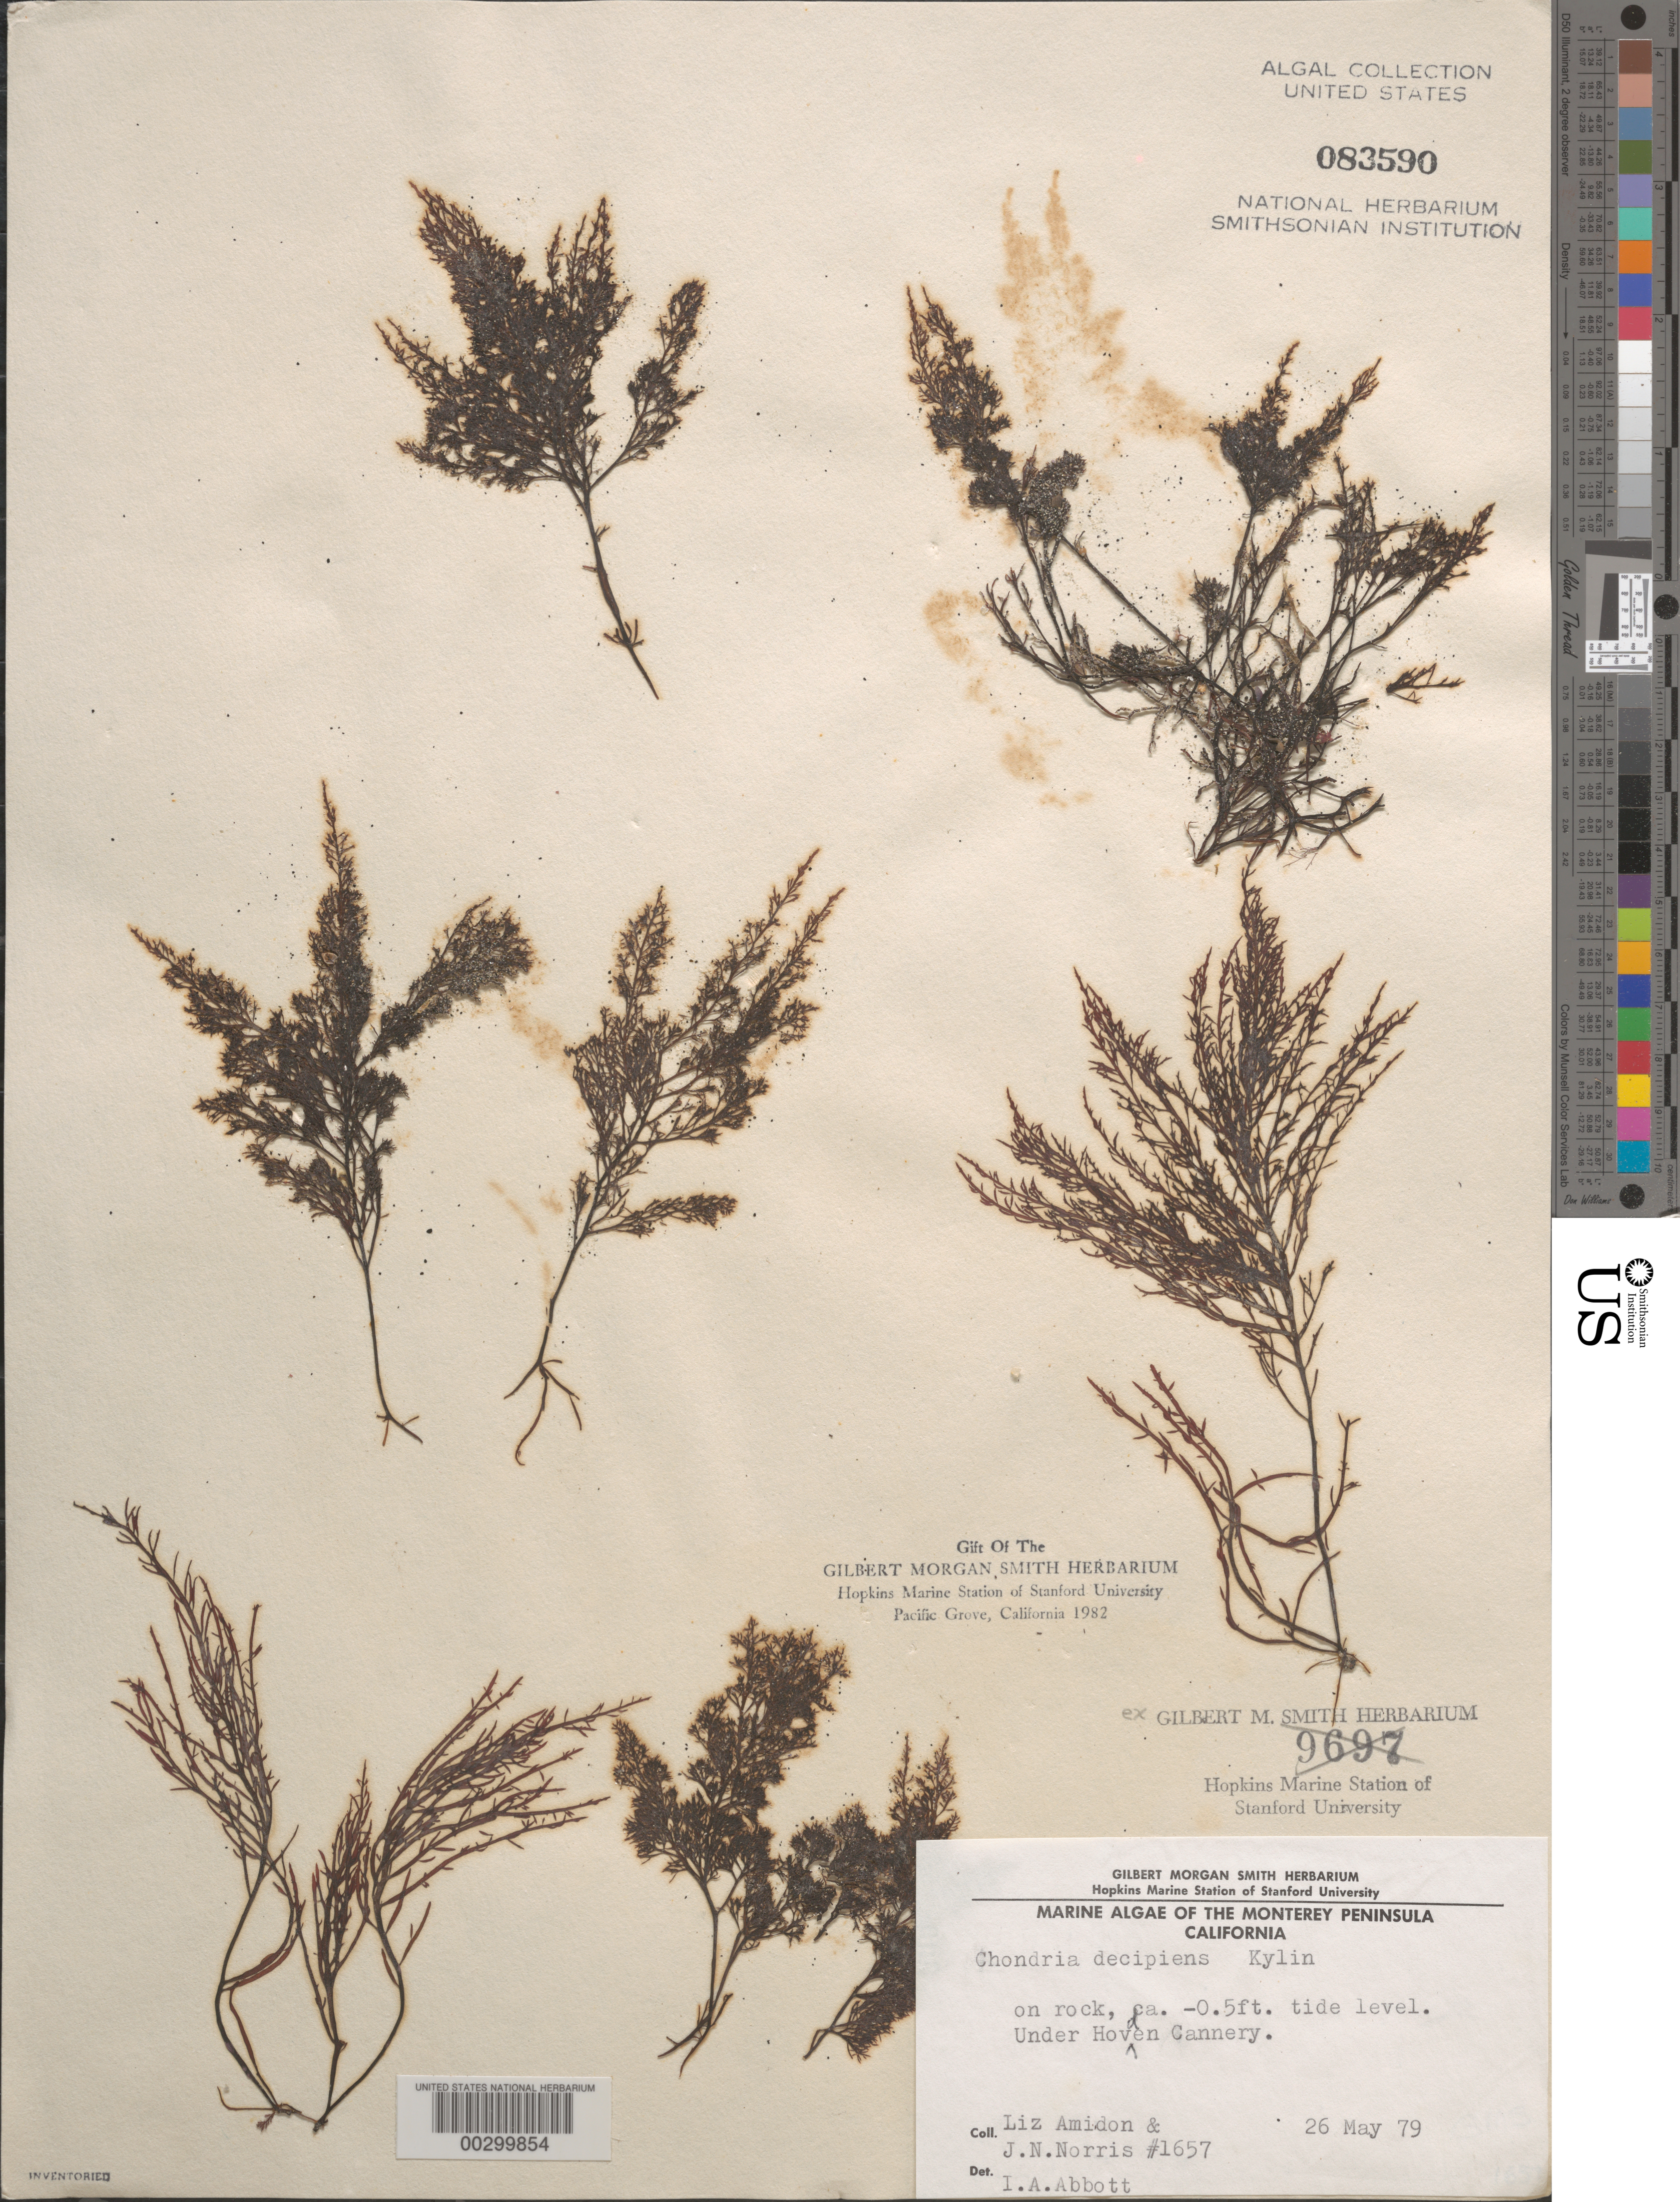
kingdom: Plantae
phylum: Rhodophyta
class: Florideophyceae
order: Ceramiales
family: Rhodomelaceae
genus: Chondria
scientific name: Chondria decipiens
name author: Kylin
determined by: Abbott, Isabella A.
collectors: E. Amidon & J. N. Norris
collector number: JN-1657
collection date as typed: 26 May 1979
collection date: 1979-05-26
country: United States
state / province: California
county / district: Monterey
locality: Cannery Row, under Hovden Cannery, Monterey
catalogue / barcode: US 83590